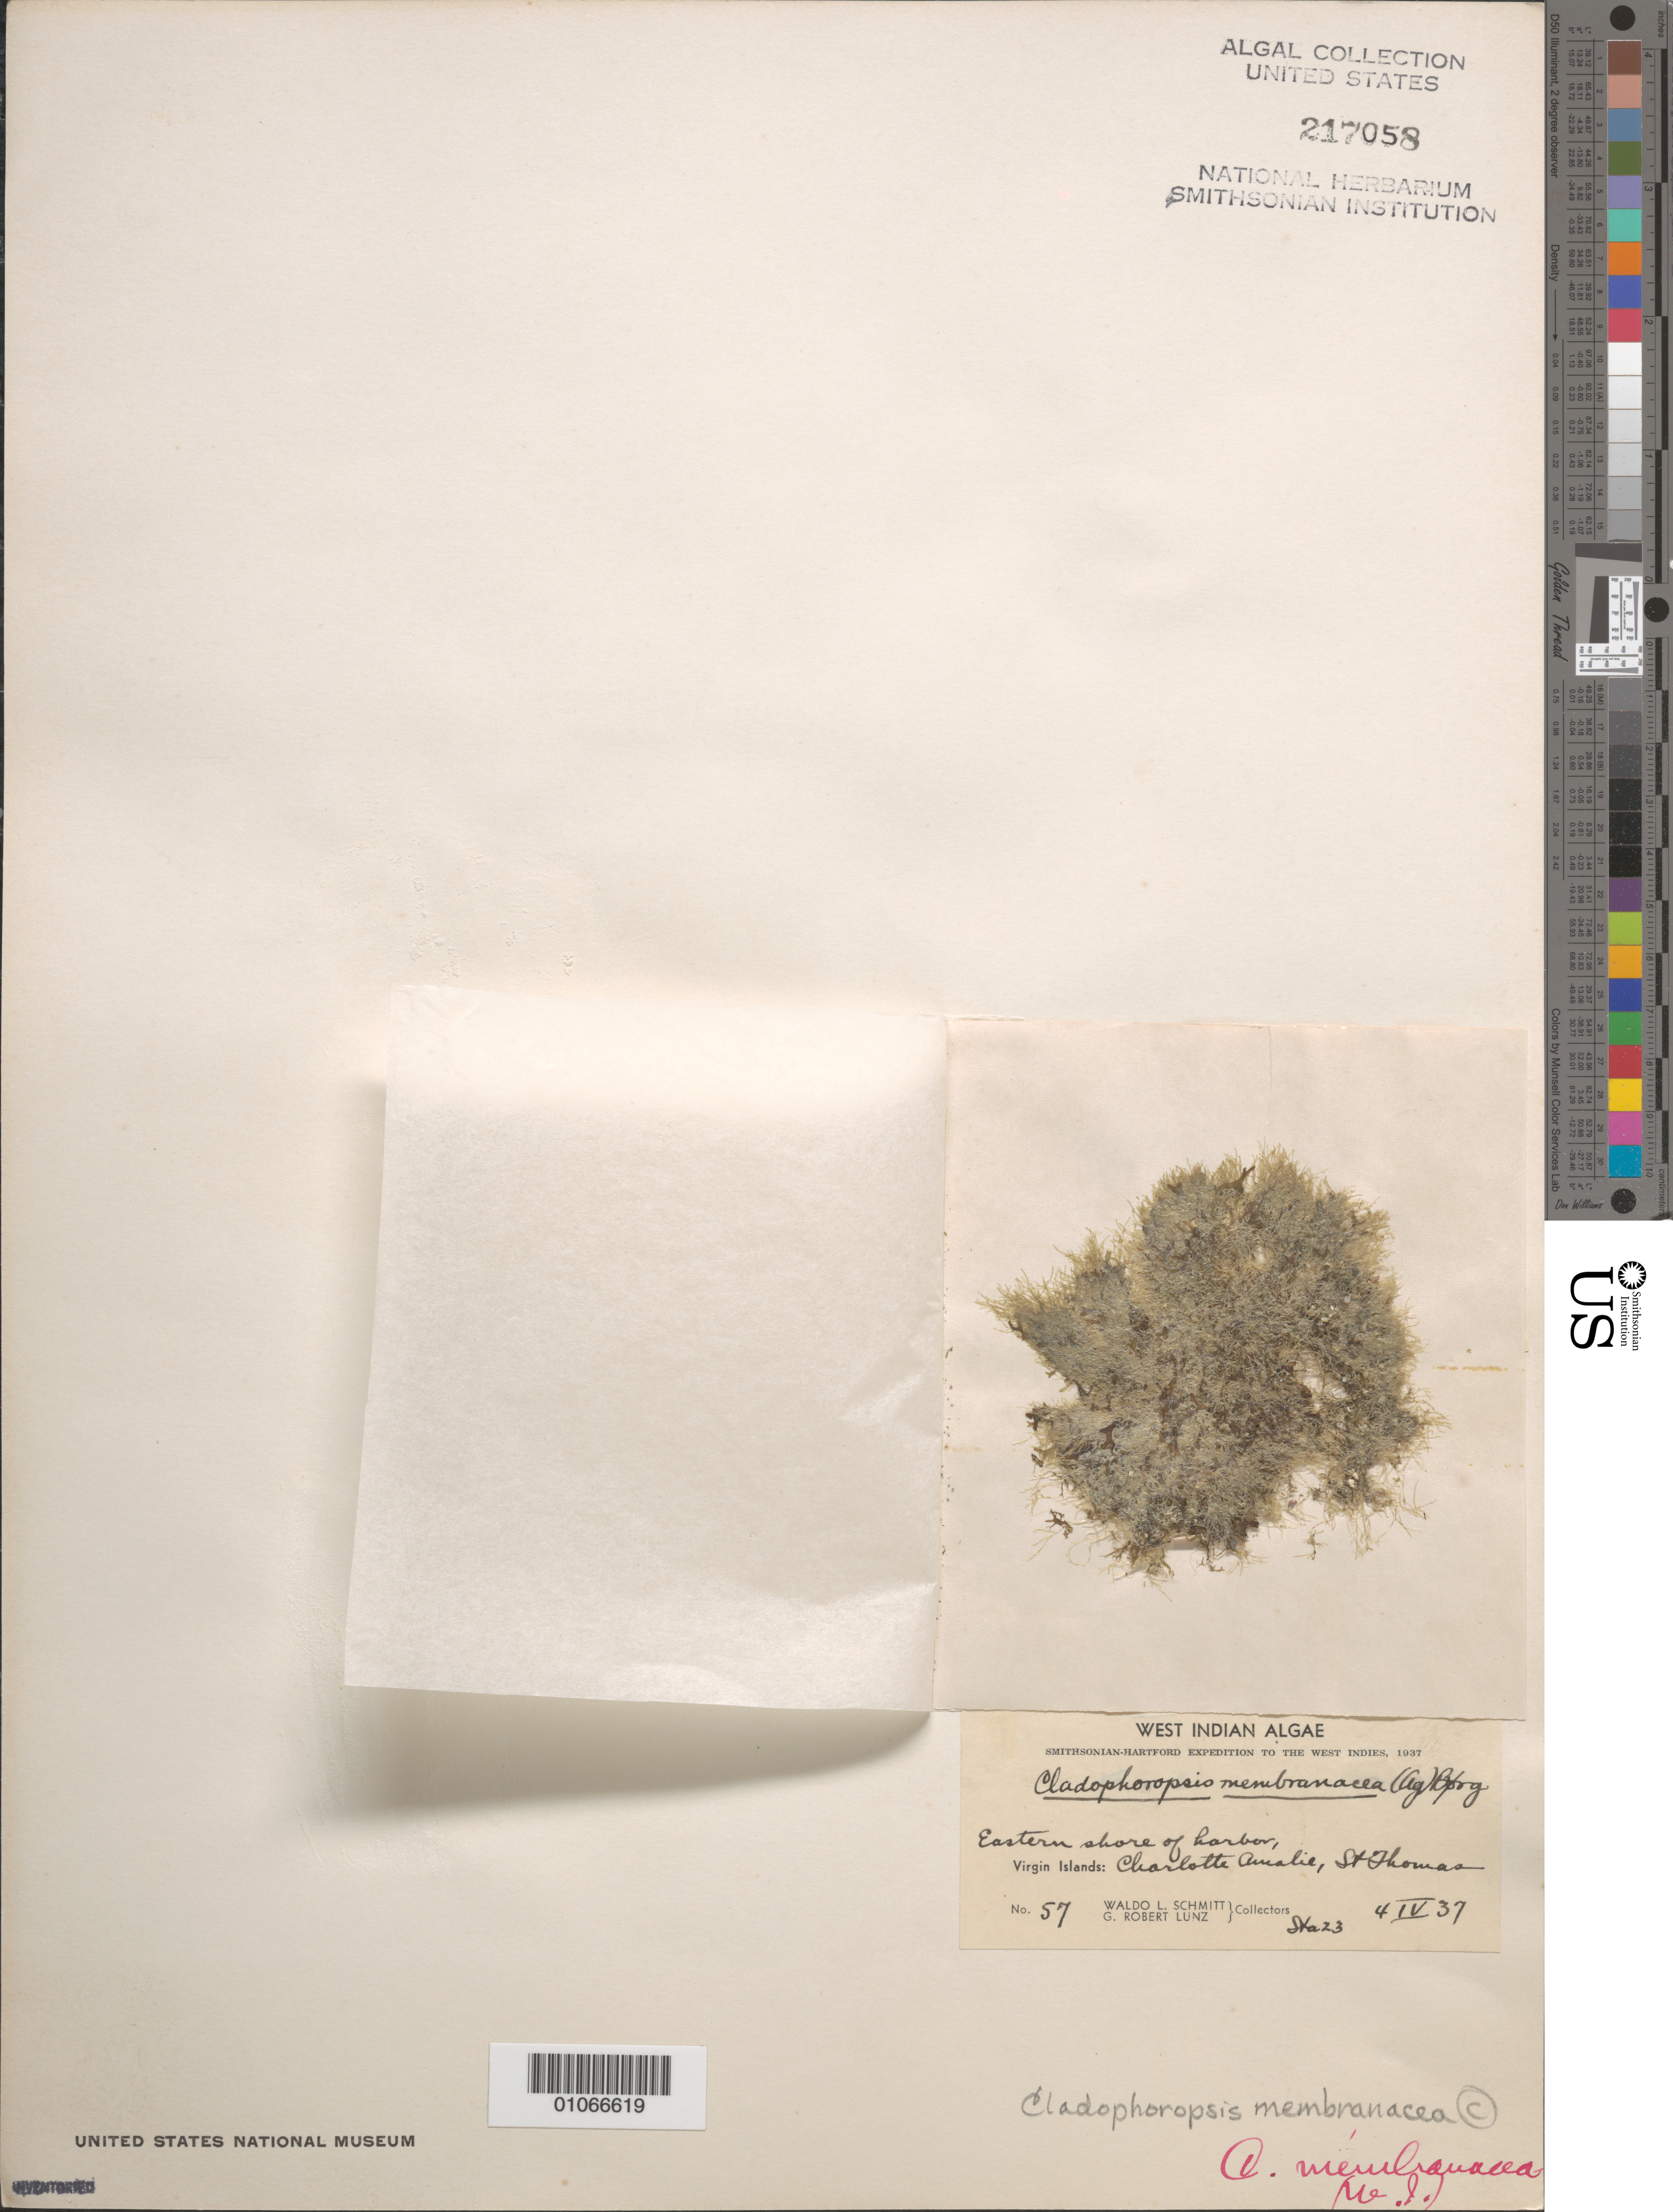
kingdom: Plantae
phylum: Chlorophyta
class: Ulvophyceae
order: Siphonocladales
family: Boodleaceae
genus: Cladophoropsis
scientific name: Cladophoropsis membranacea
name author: (Hofman-Bang) Børgesen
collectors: W. L. Schmitt & G. Lunz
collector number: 57 & Station 23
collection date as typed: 04 Apr 1937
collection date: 1937-04-04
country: U.S. Virgin Islands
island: St. Thomas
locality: Charlotte Amalie Harbor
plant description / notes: Smithsonian-Hartford Expedition to the West Indies, 1937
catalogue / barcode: US 217058